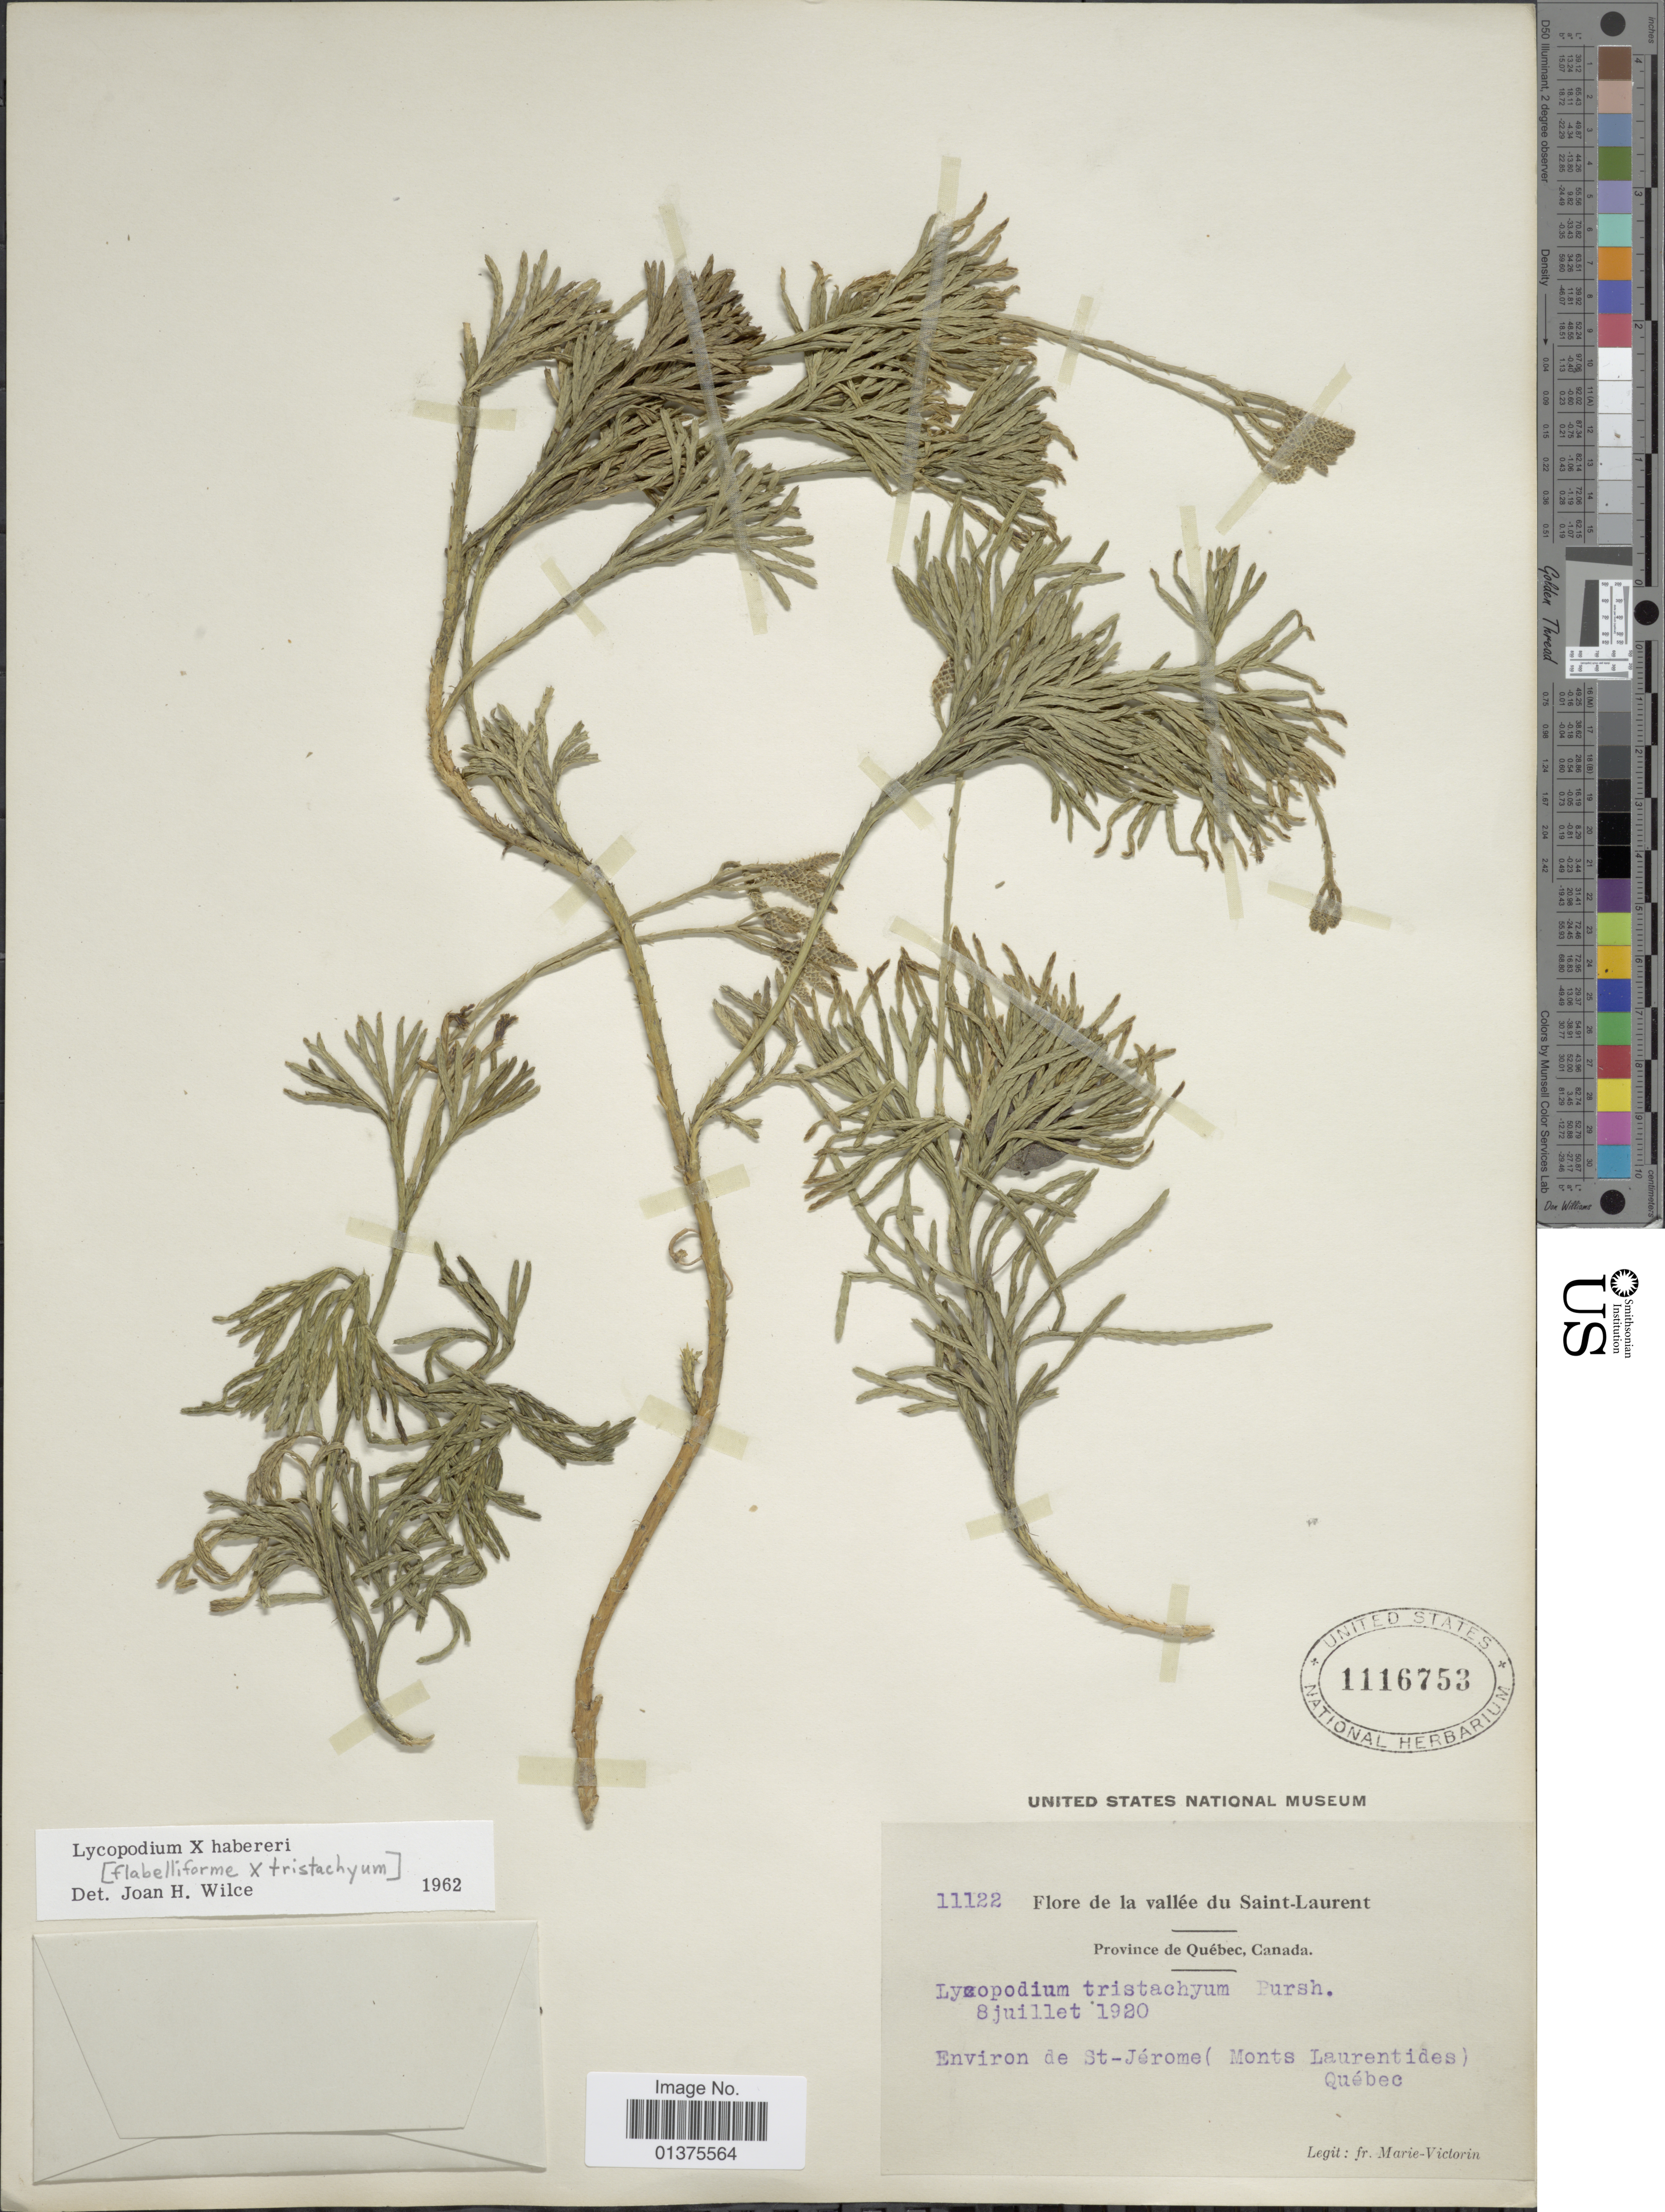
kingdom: Plantae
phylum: Tracheophyta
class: Lycopodiopsida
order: Lycopodiales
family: Lycopodiaceae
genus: Diphasiastrum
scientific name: Diphasiastrum x habereri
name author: (House) Holub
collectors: Fr. Marie-Victorin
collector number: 11122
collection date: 1920-07-08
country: Canada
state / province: Quebec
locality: Environ de St-Jérome(Monts Laurentides), La vallée du Saint-Laurent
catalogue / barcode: US 1116753